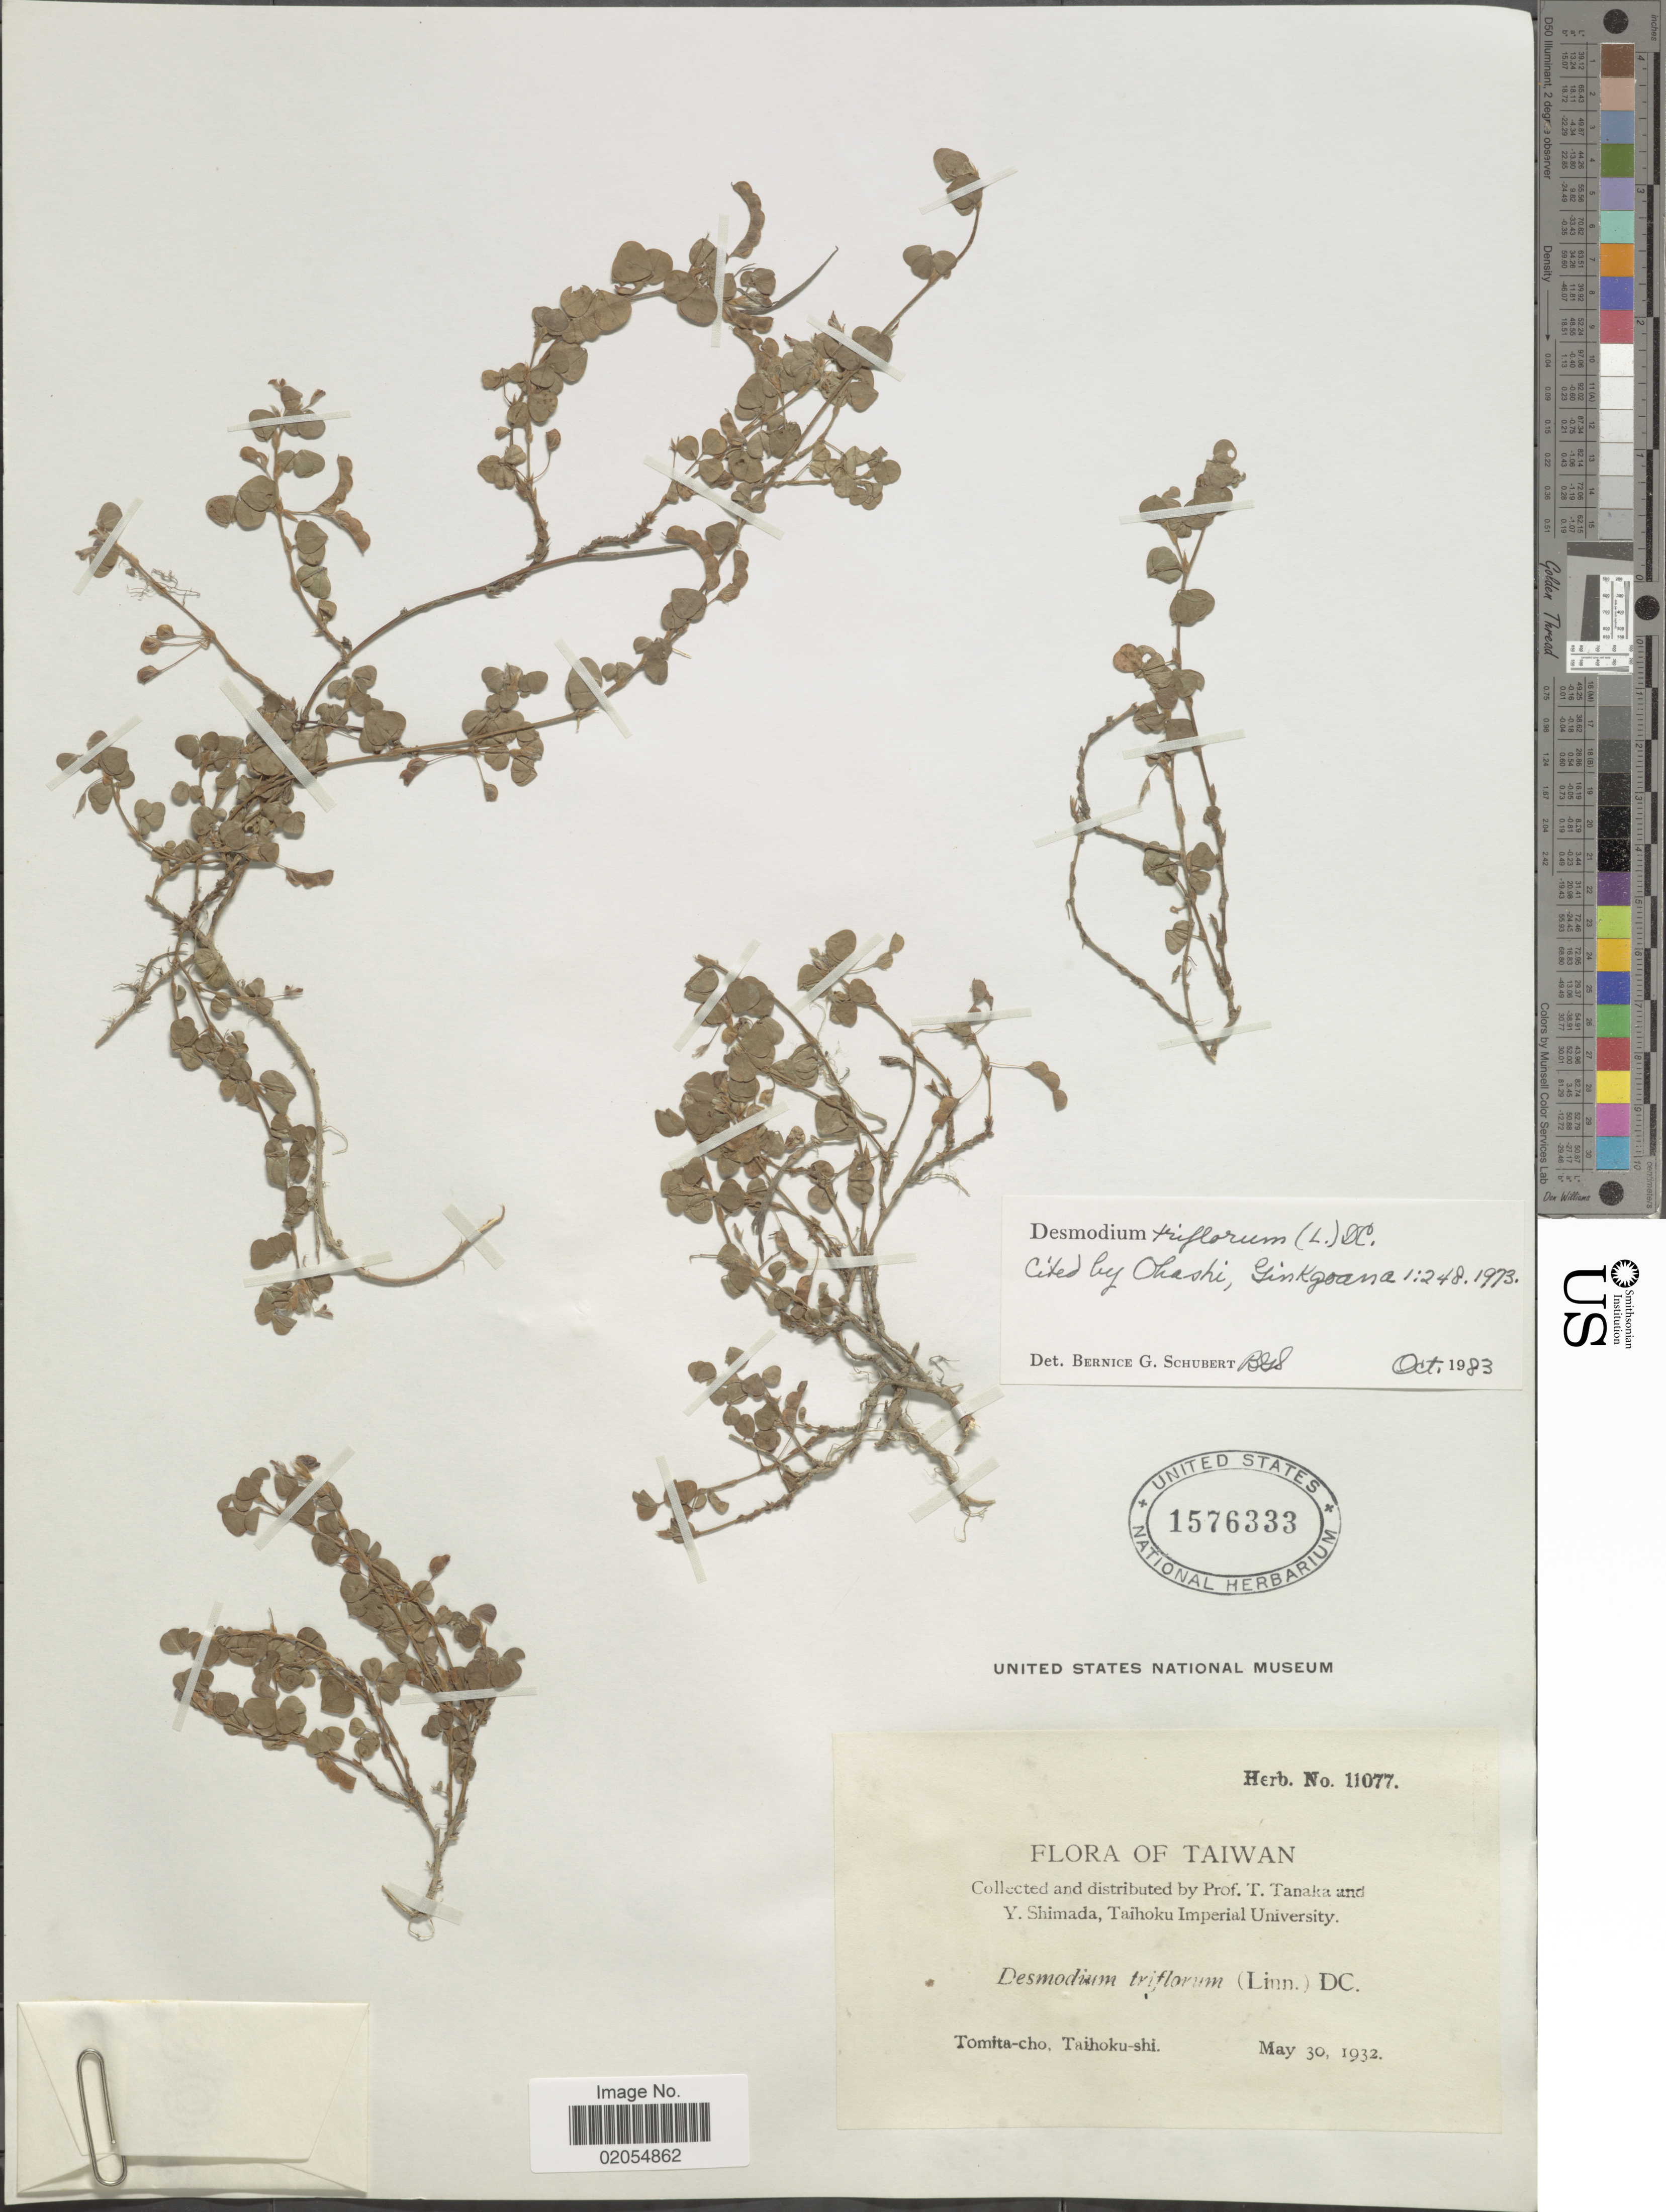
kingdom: Plantae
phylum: Tracheophyta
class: Magnoliopsida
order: Fabales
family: Fabaceae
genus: Grona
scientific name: Grona triflora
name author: (L.) H. Ohashi & K. Ohashi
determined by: Strong, Mark T., (BOT), Smithsonian Institution - National Museum of Natural History (UNITED STATES)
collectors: T. Tanaka & Y. Shimada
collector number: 11077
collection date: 1932-05-30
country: Taiwan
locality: Tomita-cho, Taihoku-shi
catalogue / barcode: US 1576333